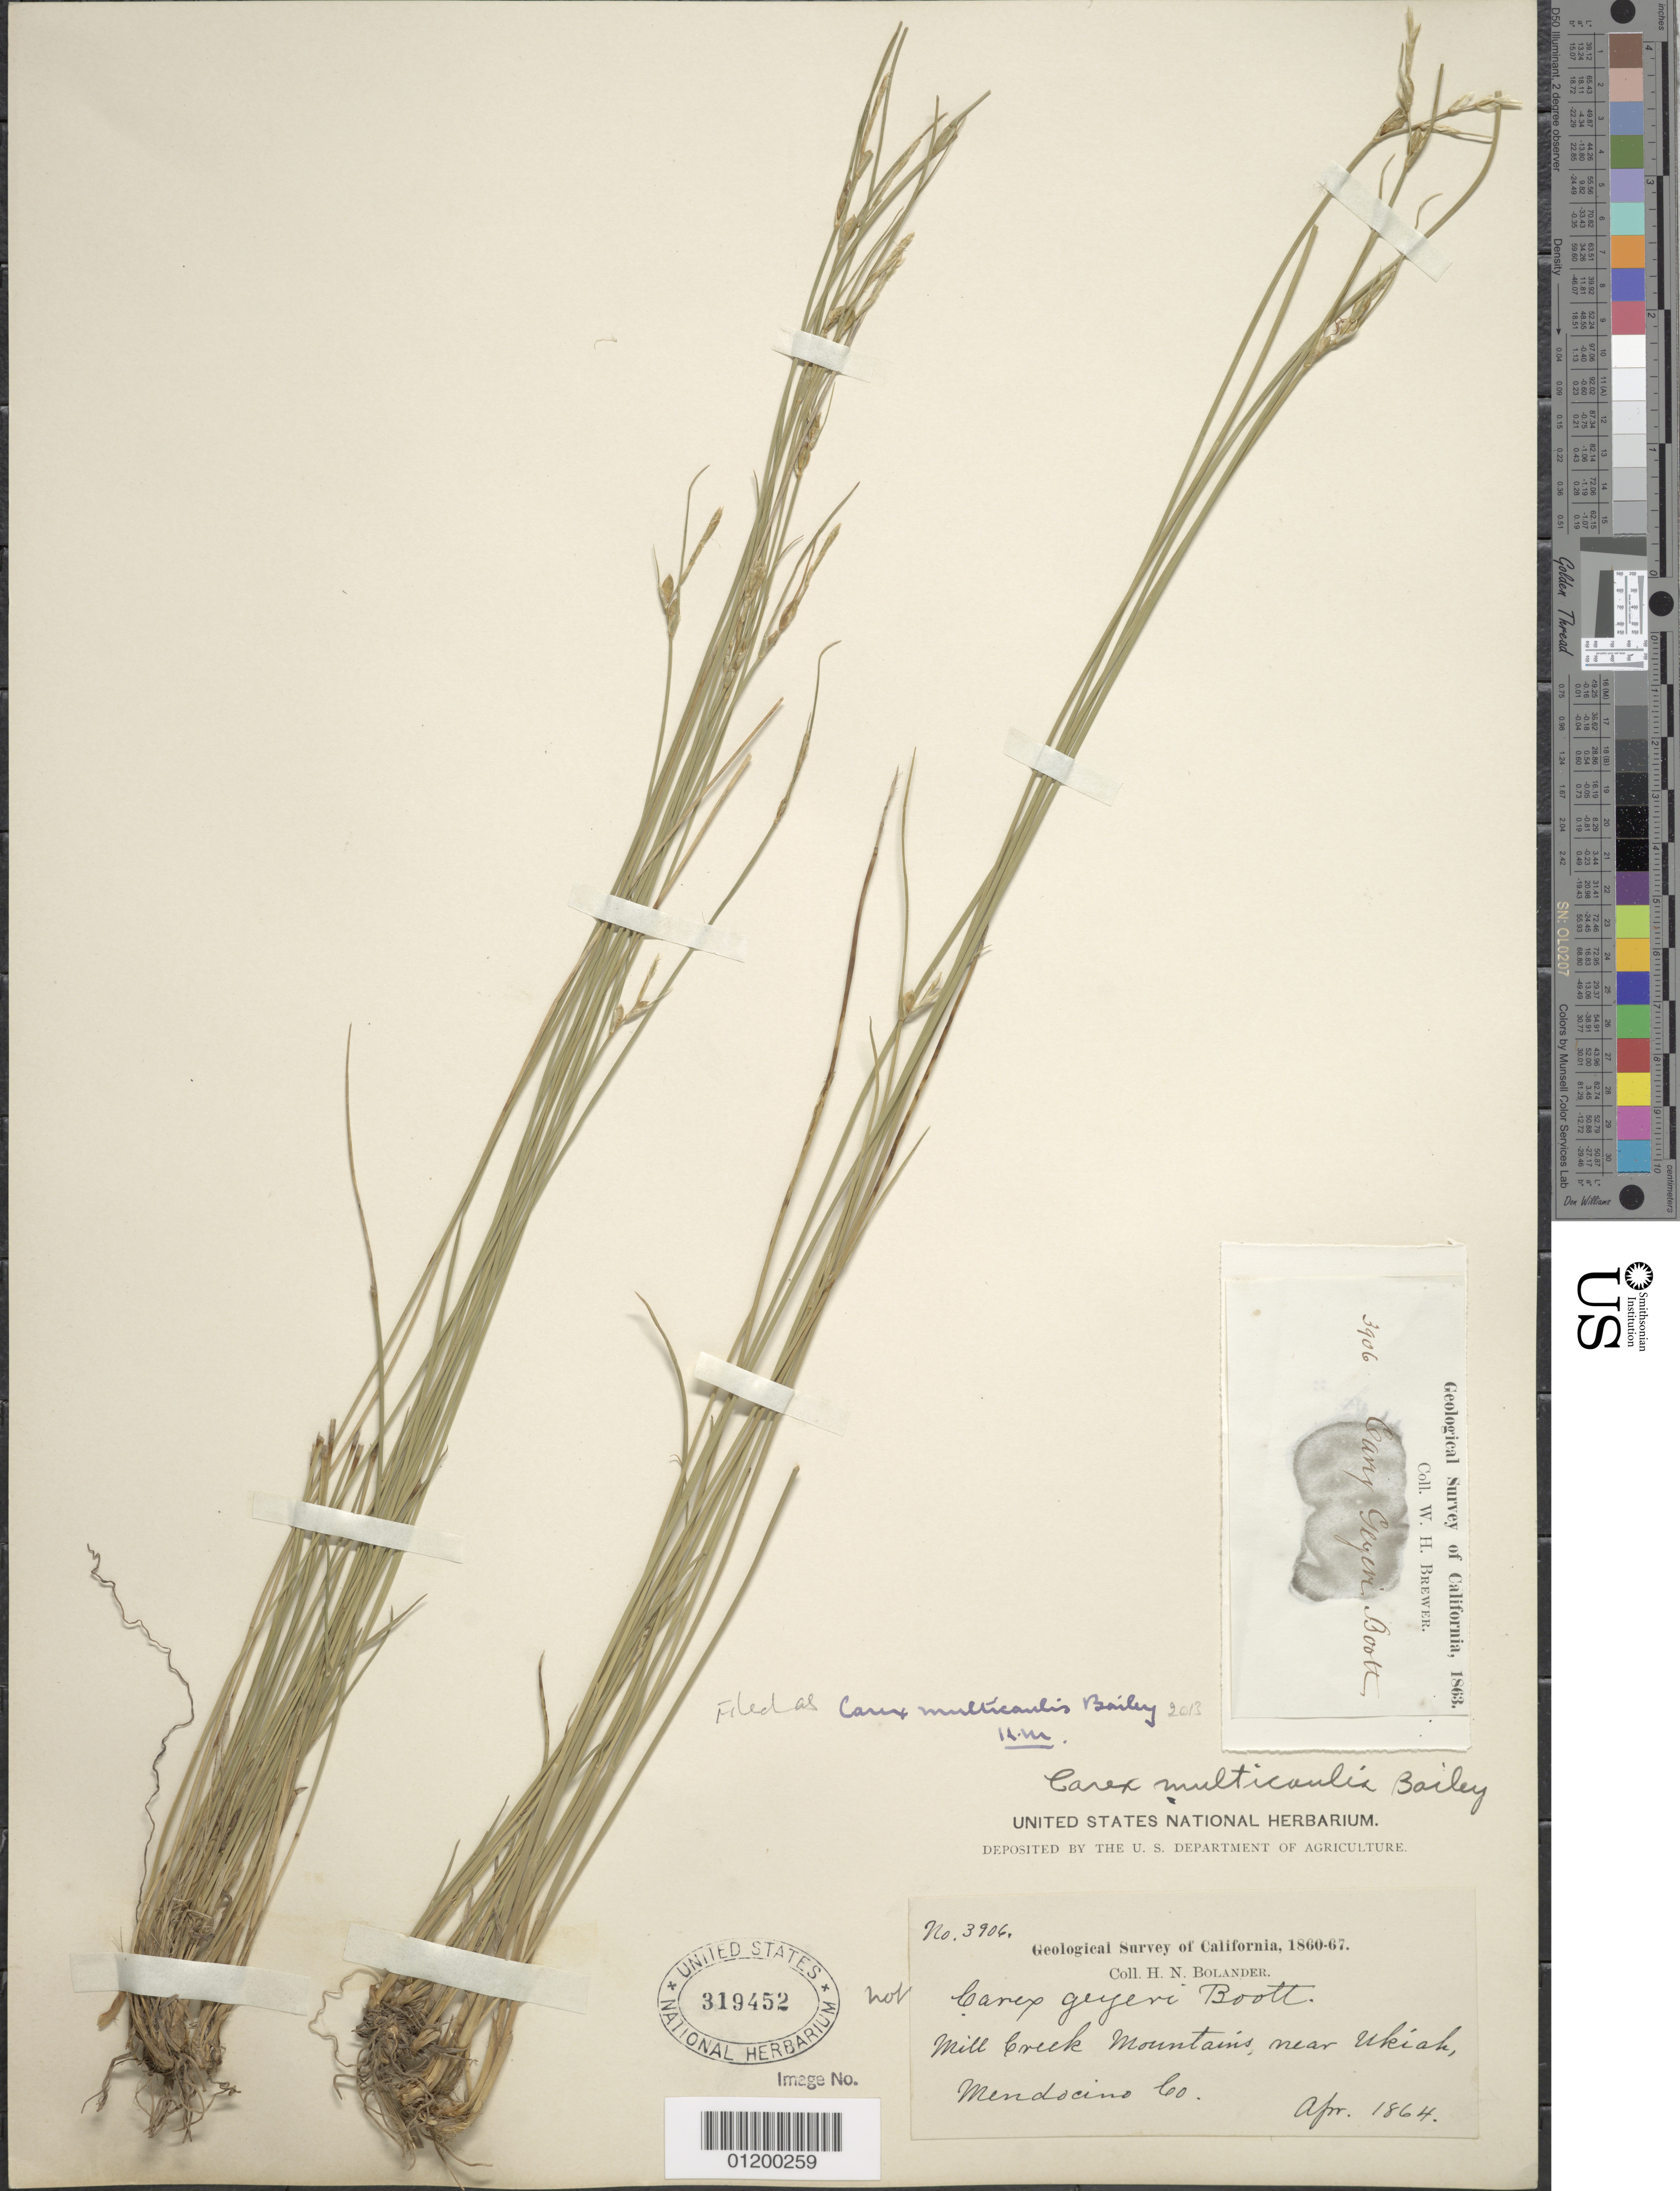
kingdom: Plantae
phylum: Tracheophyta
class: Liliopsida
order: Poales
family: Cyperaceae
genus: Carex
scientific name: Carex multicaulis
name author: L.H. Bailey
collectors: H. Bolander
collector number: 3906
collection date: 1864-04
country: United States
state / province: California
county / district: Mendocino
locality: Mill creek mountains, near Ukiah.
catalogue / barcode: US 319452